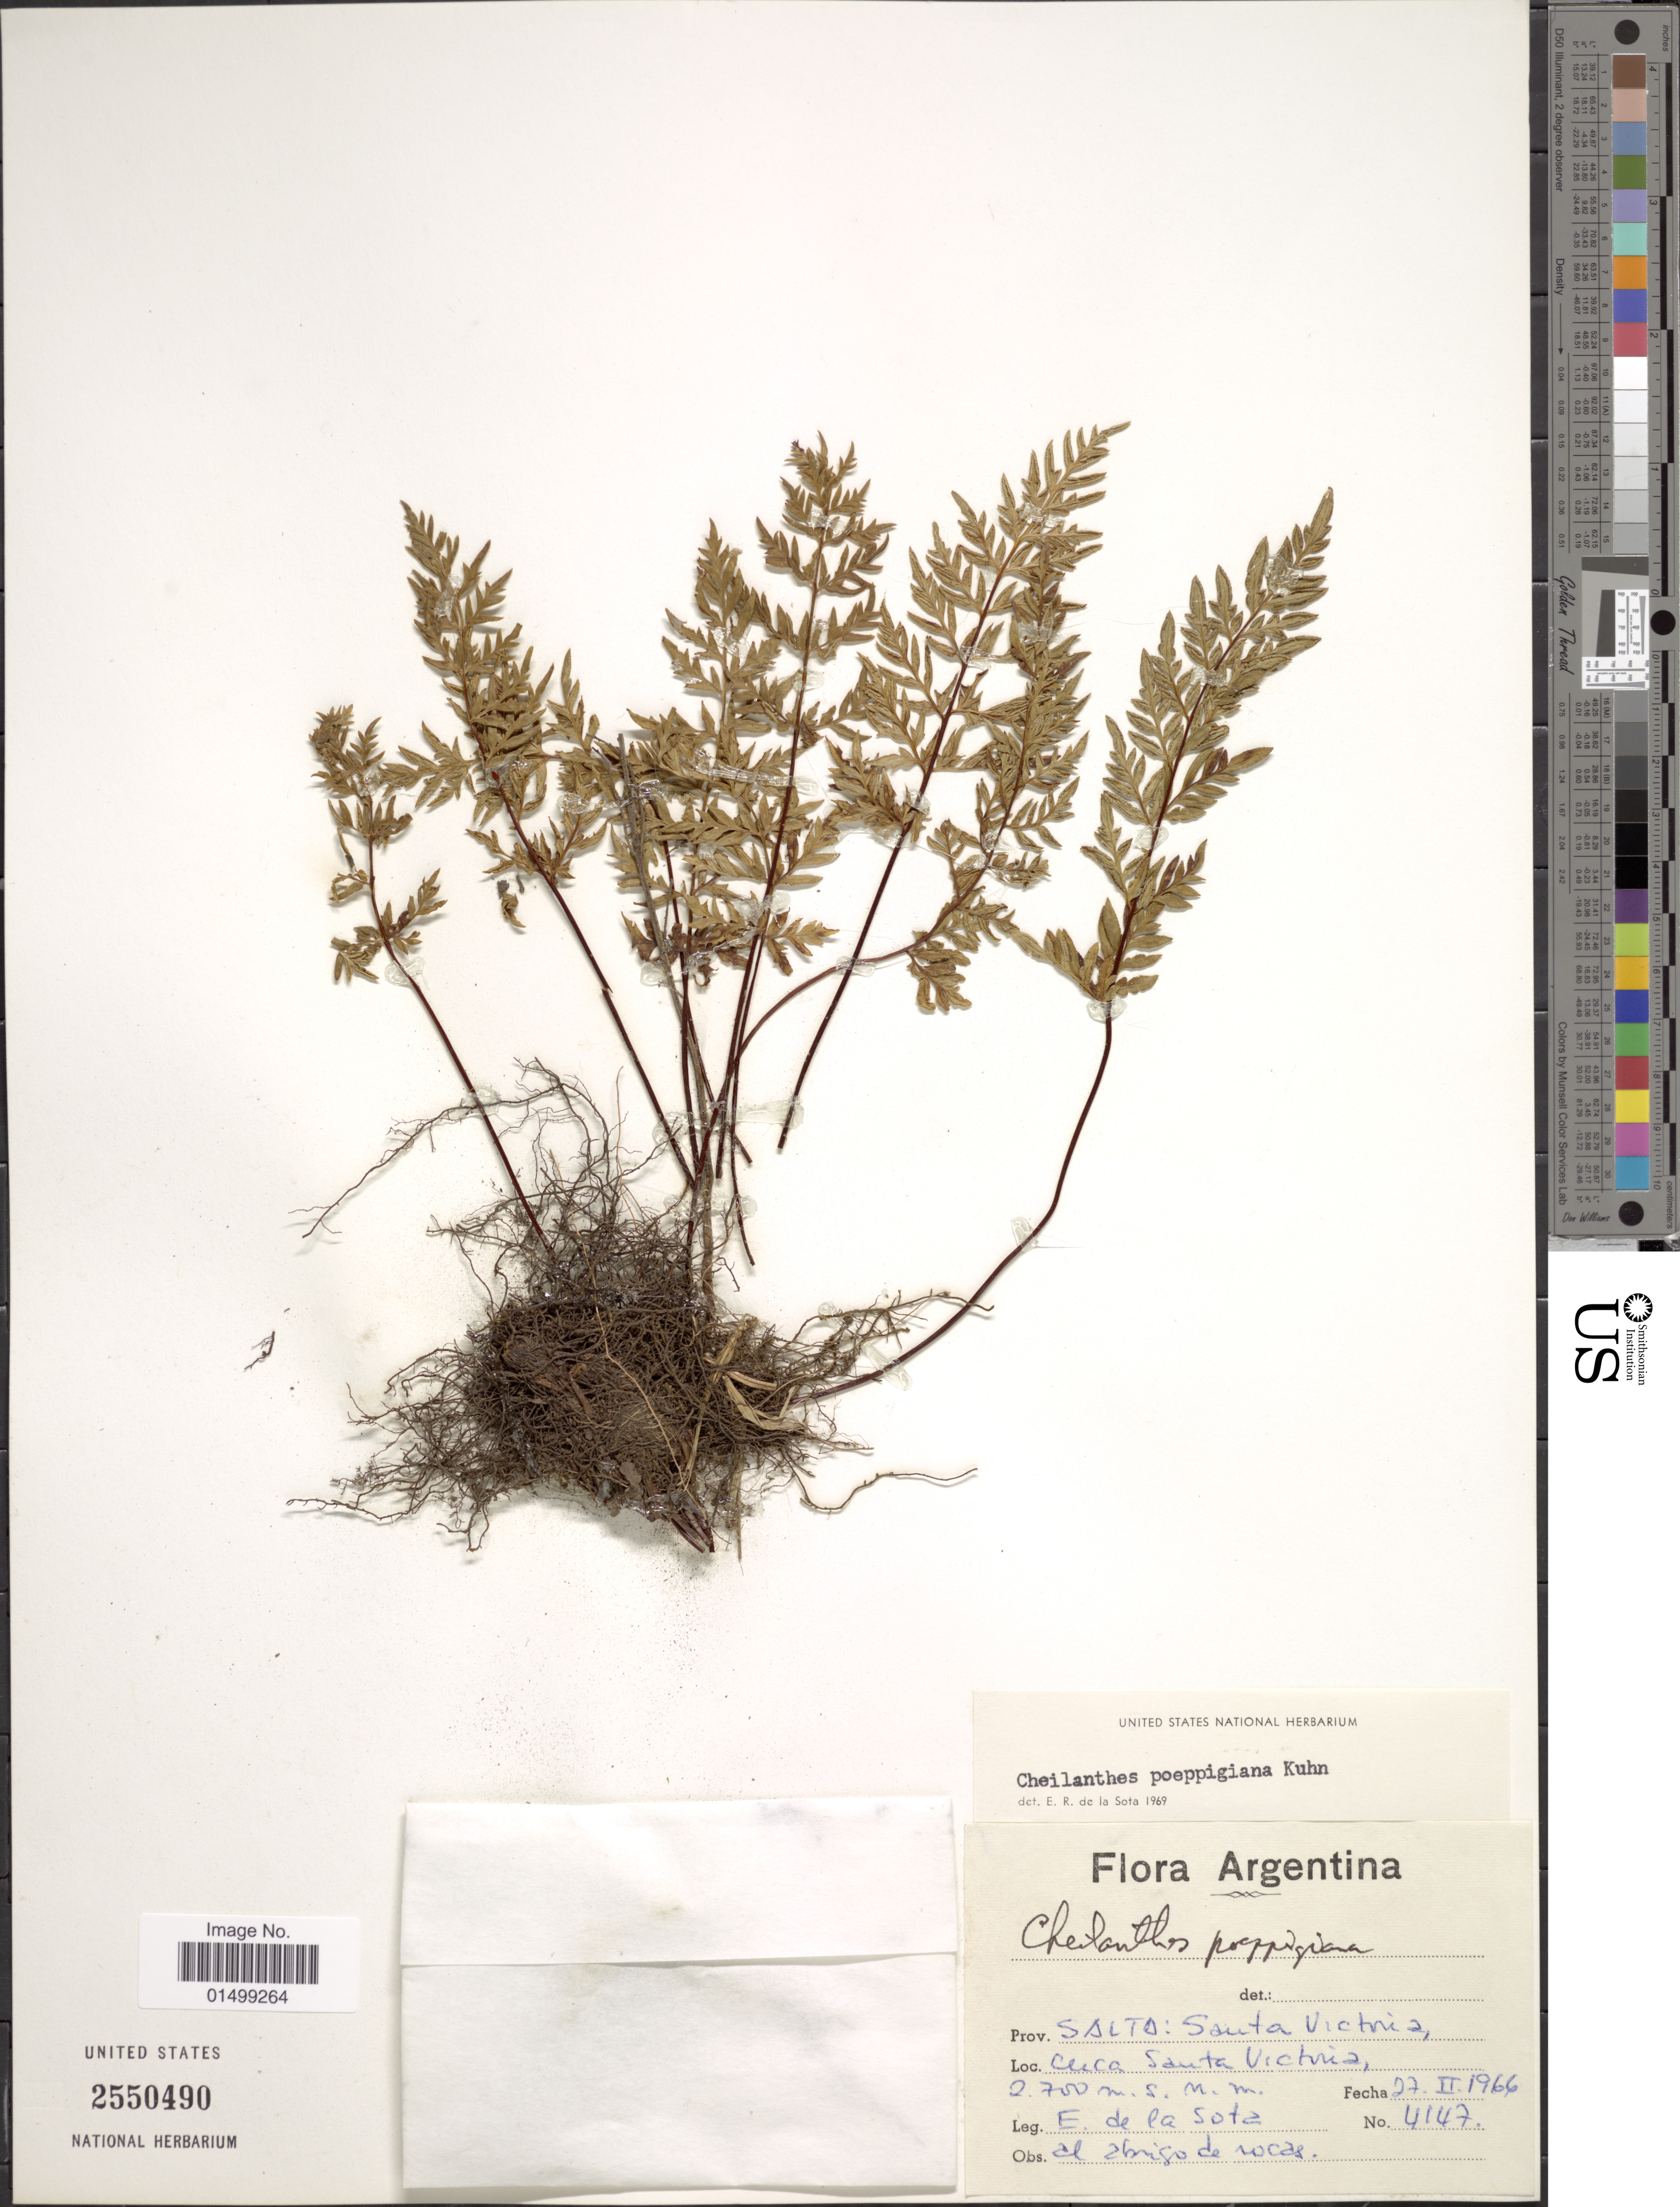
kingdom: Plantae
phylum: Tracheophyta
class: Polypodiopsida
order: Polypodiales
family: Pteridaceae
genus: Cheilanthes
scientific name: Cheilanthes poeppigiana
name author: Mett. ex Kuhn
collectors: E. R. de la Sota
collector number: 4147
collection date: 1966-02-27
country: Argentina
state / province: Salta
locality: Santa Victoria, cerca Santa Victoria.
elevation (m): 2700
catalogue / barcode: US 2550490